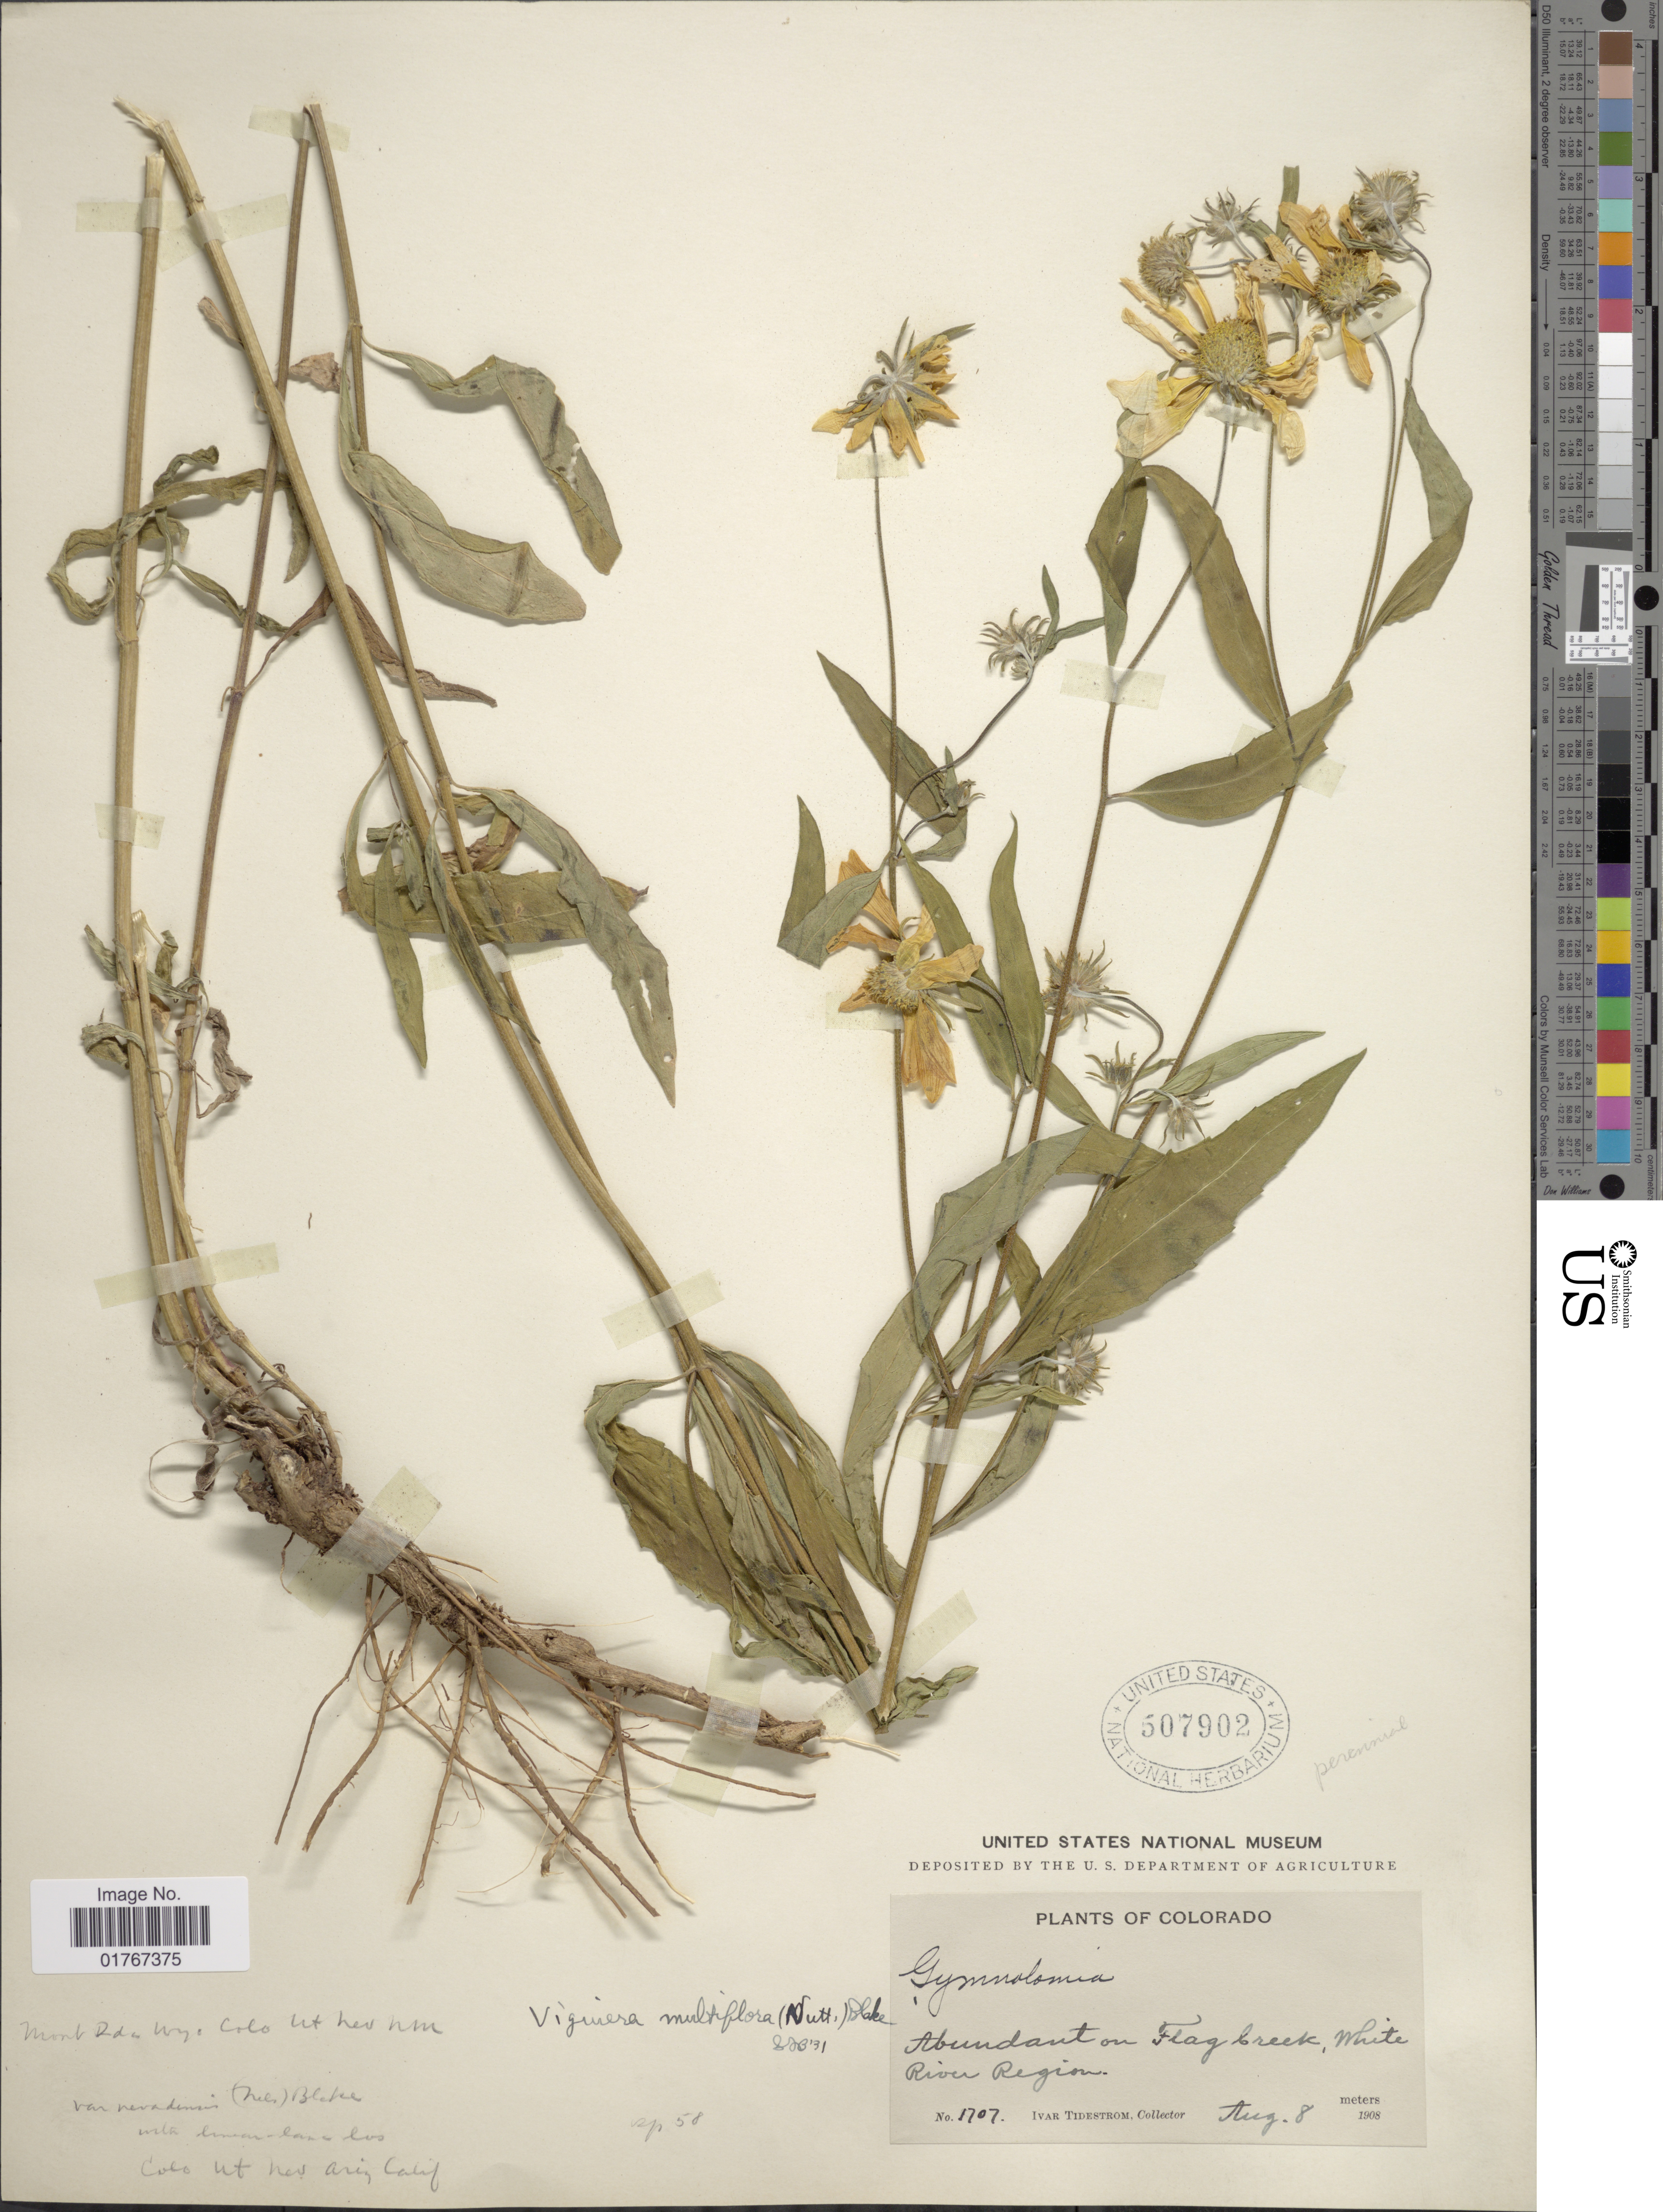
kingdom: Plantae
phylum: Tracheophyta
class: Magnoliopsida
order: Asterales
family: Asteraceae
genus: Heliomeris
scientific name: Heliomeris multiflora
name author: Nutt.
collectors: I. F. Tidestrom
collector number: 1707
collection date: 1908-08-08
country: United States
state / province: Colorado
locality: Abundant on Flag Creek, White River Region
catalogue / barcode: US 507902